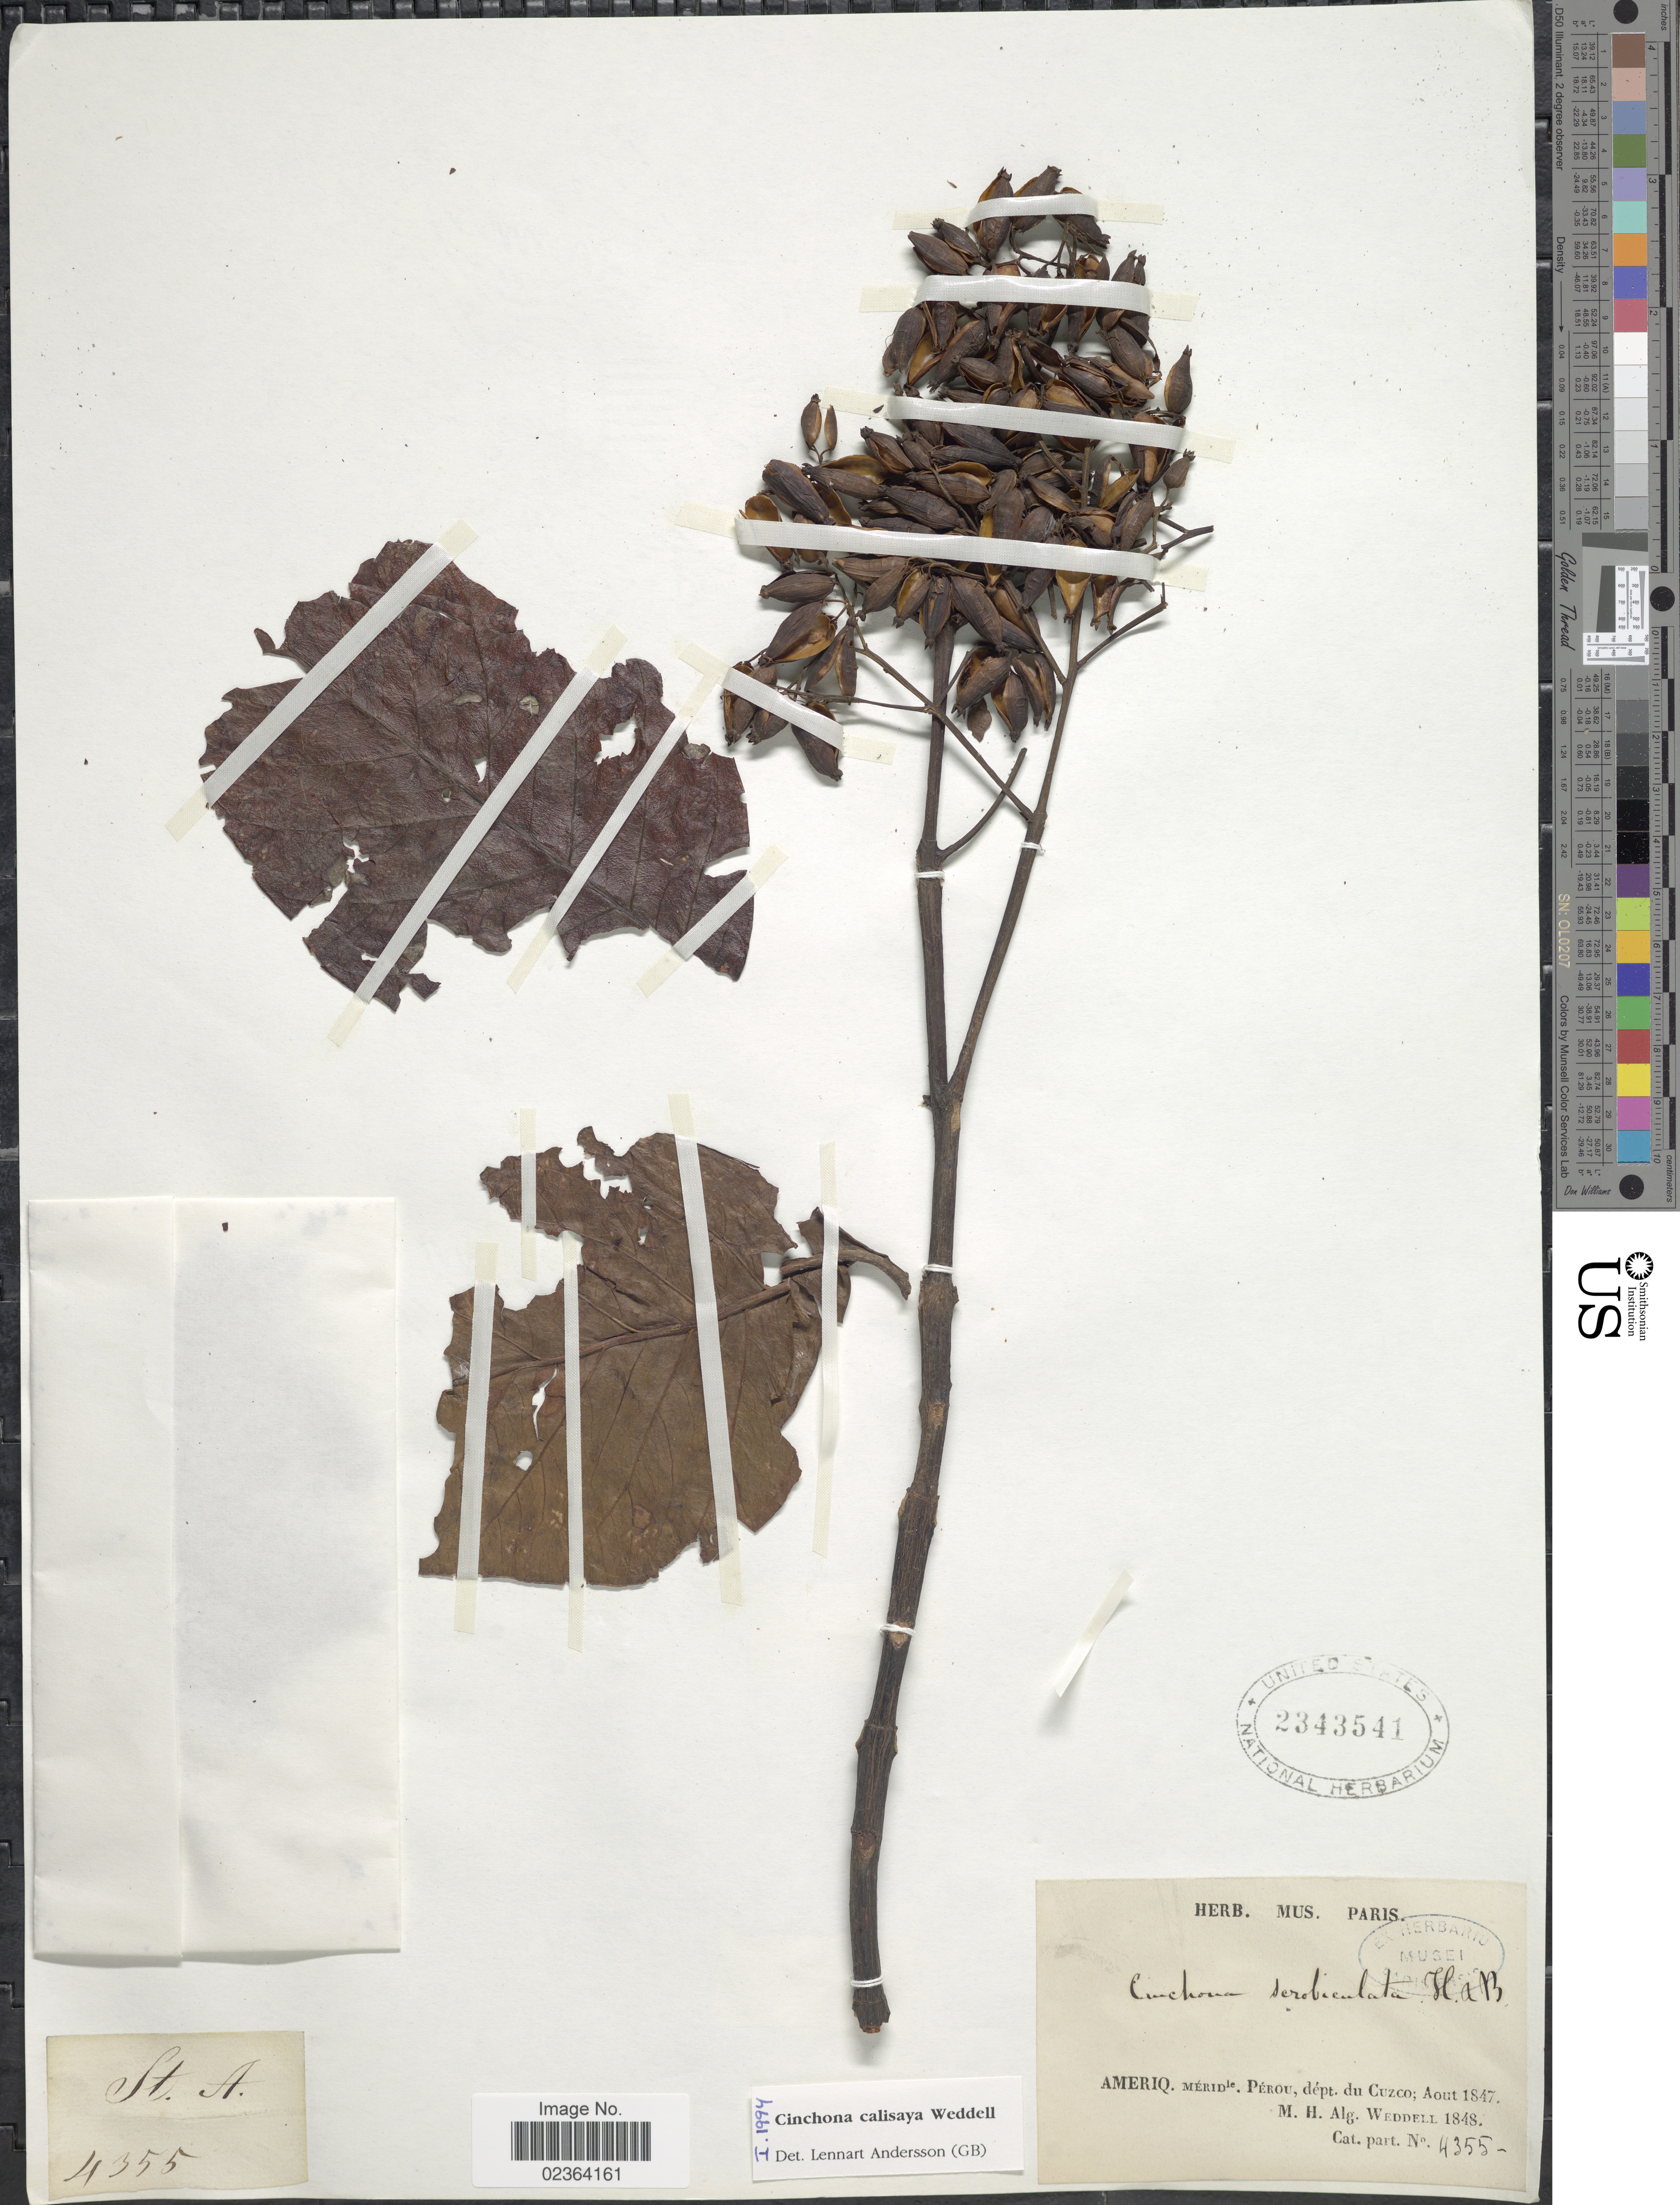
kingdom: Plantae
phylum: Tracheophyta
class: Magnoliopsida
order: Gentianales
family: Rubiaceae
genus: Cinchona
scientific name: Cinchona calisaya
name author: Wedd.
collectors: M. Weddell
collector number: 4355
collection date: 1847-08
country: Peru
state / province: Cusco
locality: Merid, Perou, dept. du Cuzco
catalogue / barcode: US 2343541